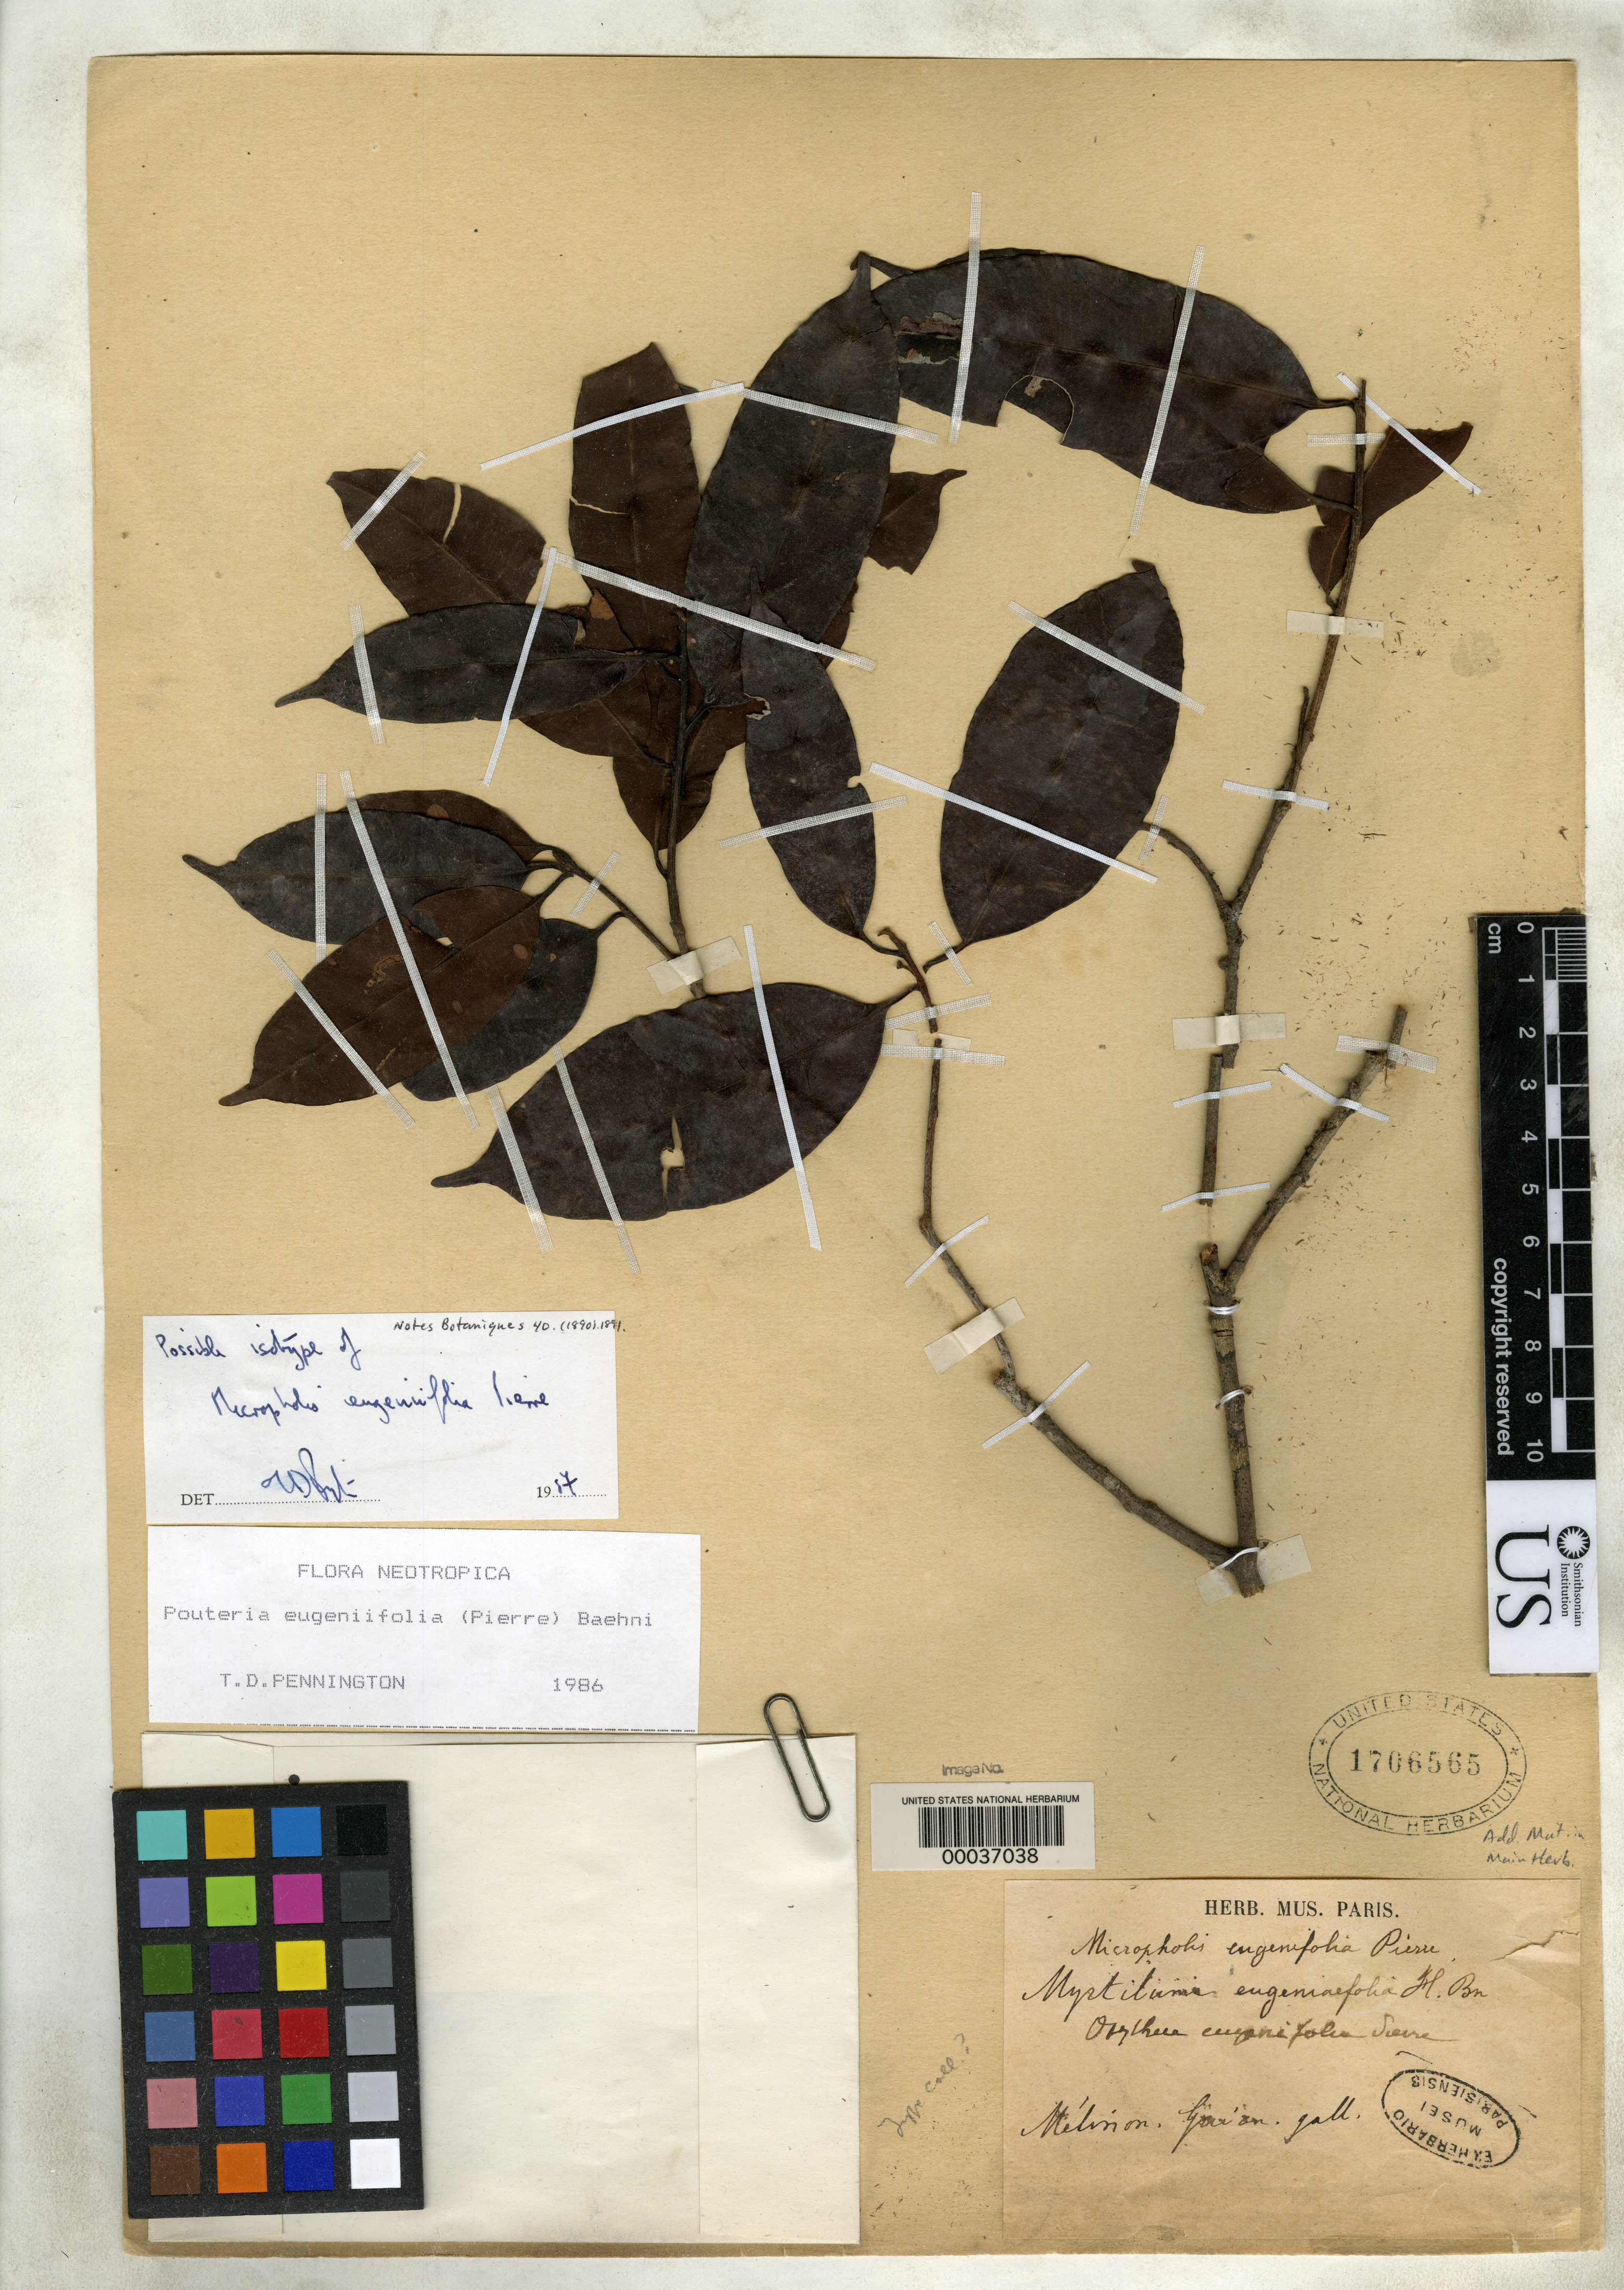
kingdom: Plantae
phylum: Tracheophyta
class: Magnoliopsida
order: Ericales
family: Sapotaceae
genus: Micropholis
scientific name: Micropholis eugeniaefolia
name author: Pierre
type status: Type Fragment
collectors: M. Melinon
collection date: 1863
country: French Guiana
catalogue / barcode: US 1706565